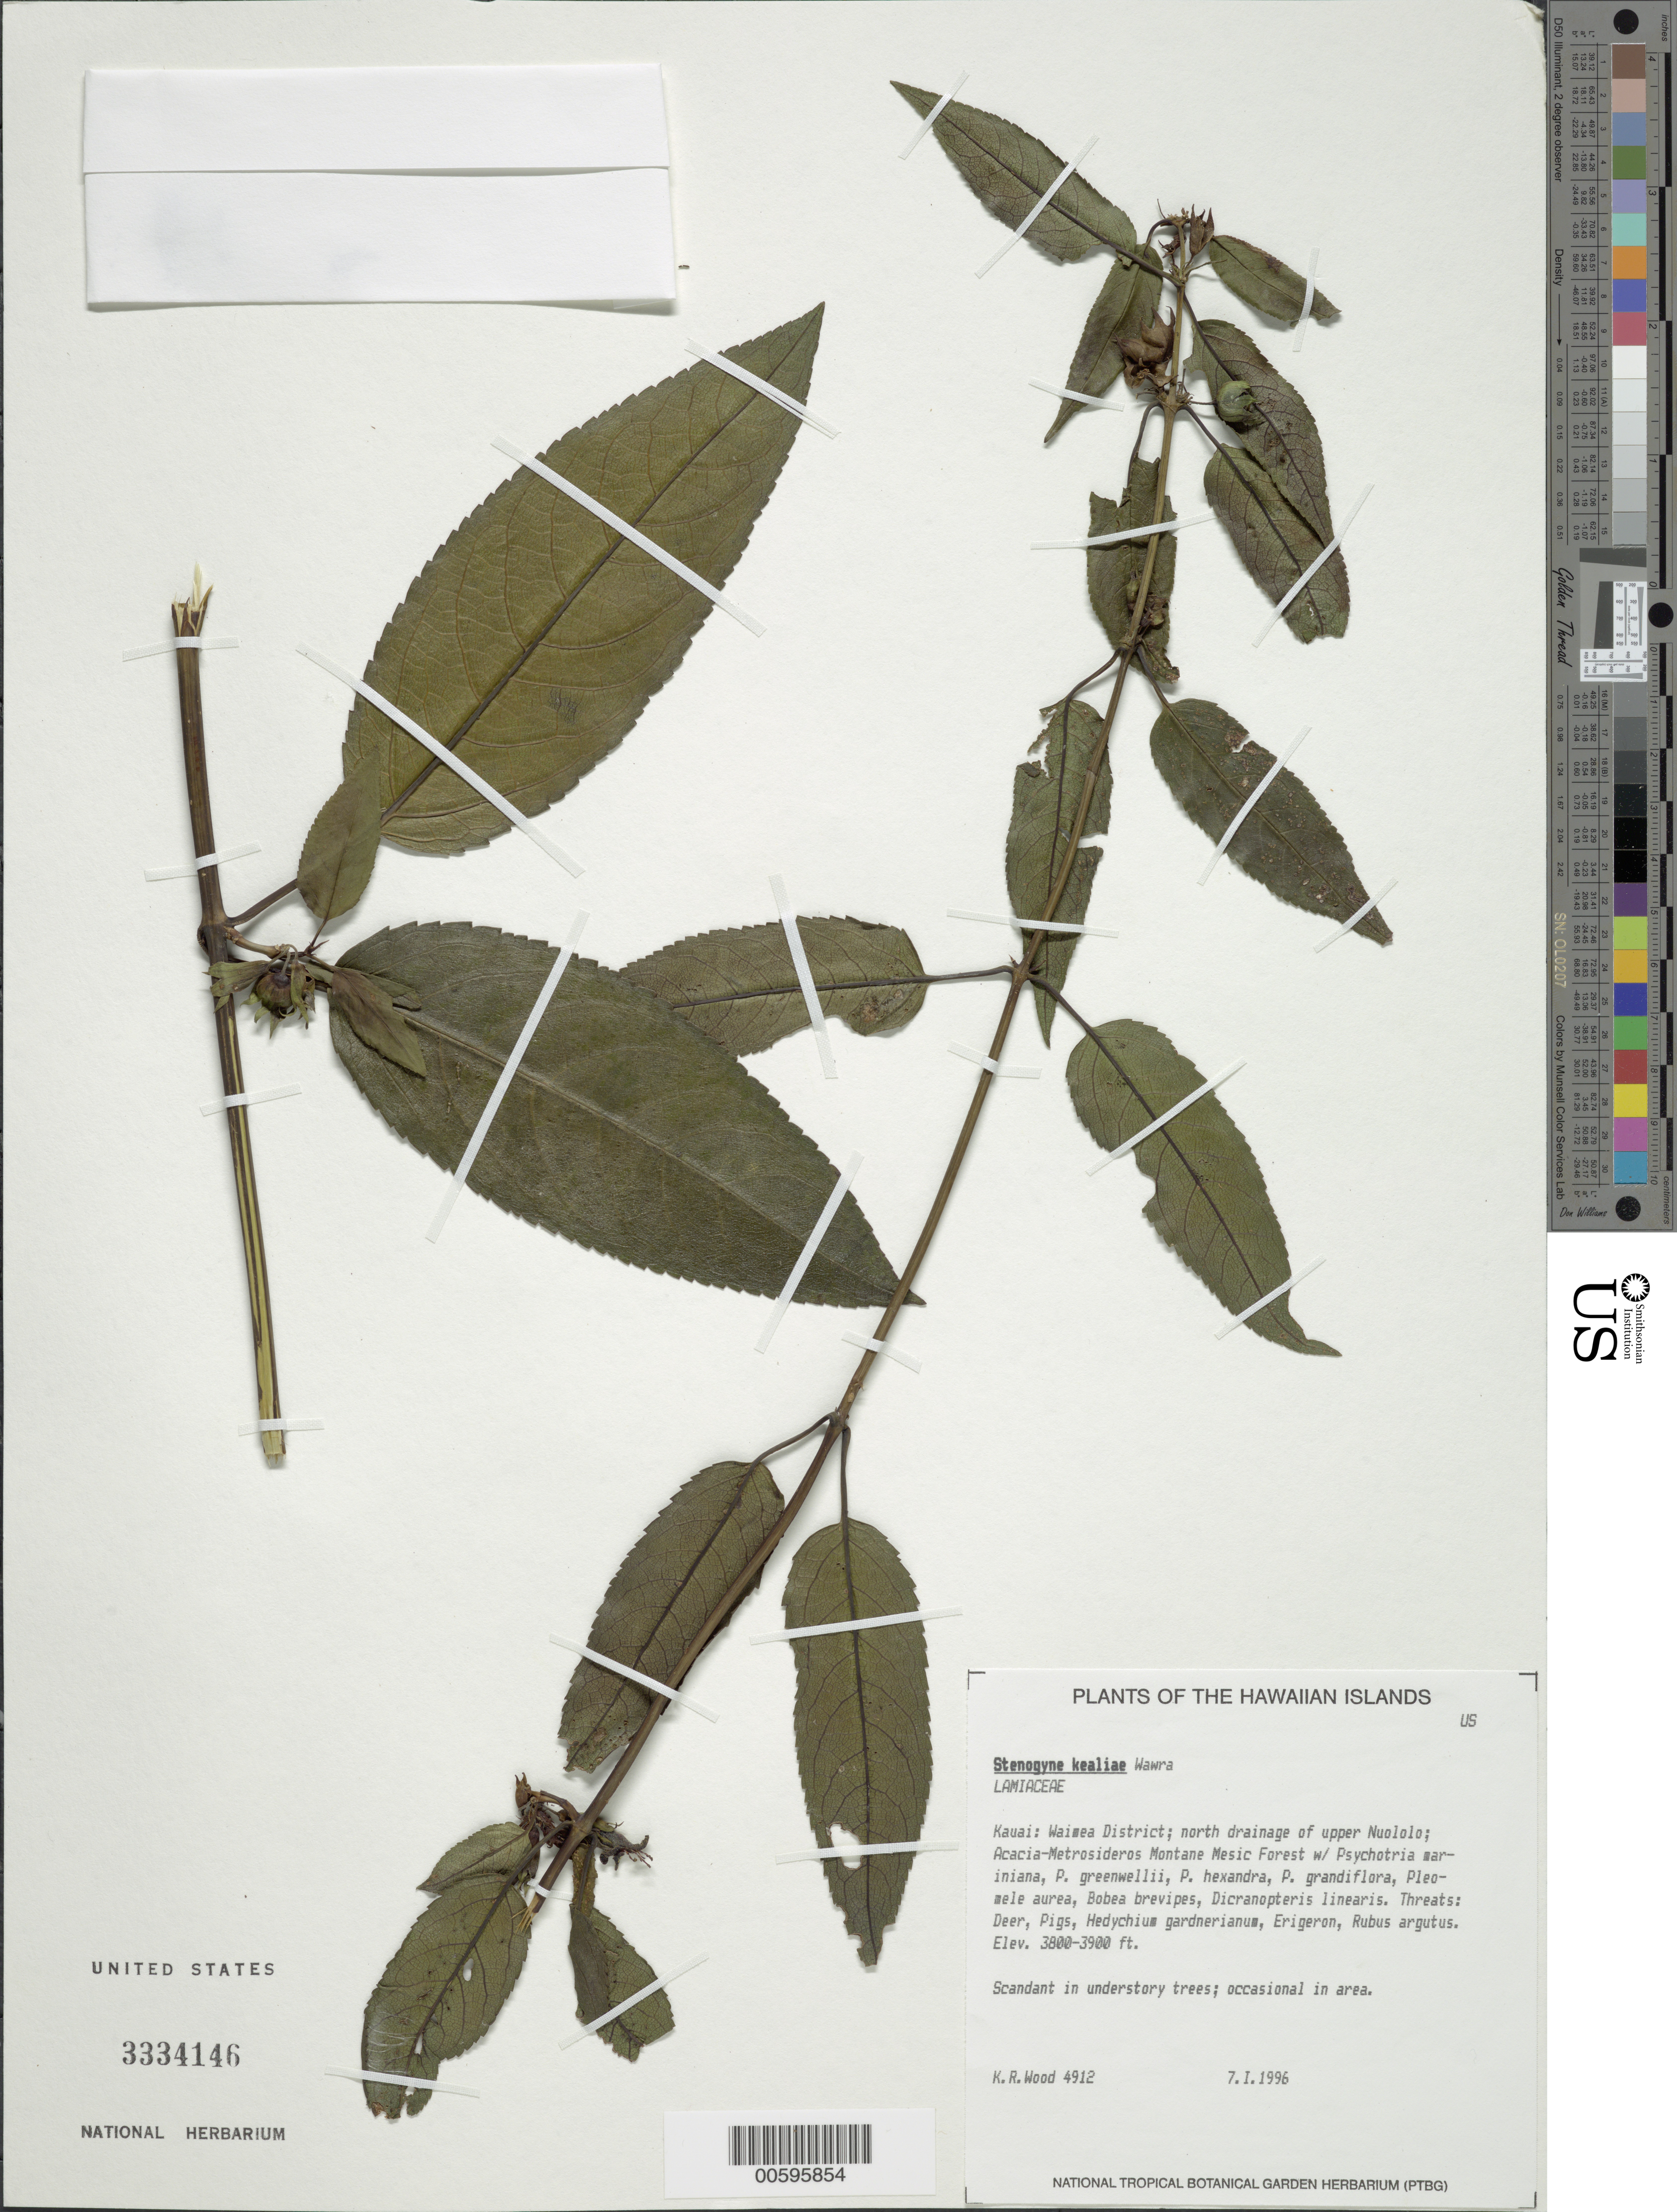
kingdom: Plantae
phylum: Tracheophyta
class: Magnoliopsida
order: Lamiales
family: Lamiaceae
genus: Stenogyne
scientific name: Stenogyne kealiae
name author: Wawra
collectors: K. R. Wood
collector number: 4912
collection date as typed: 7 Jan 1996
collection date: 1996-01-07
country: United States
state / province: Hawaii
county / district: Kauai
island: Kaua'i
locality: Waimea District; N drainage of upper Nuololo.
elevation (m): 1158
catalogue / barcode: US 3334146